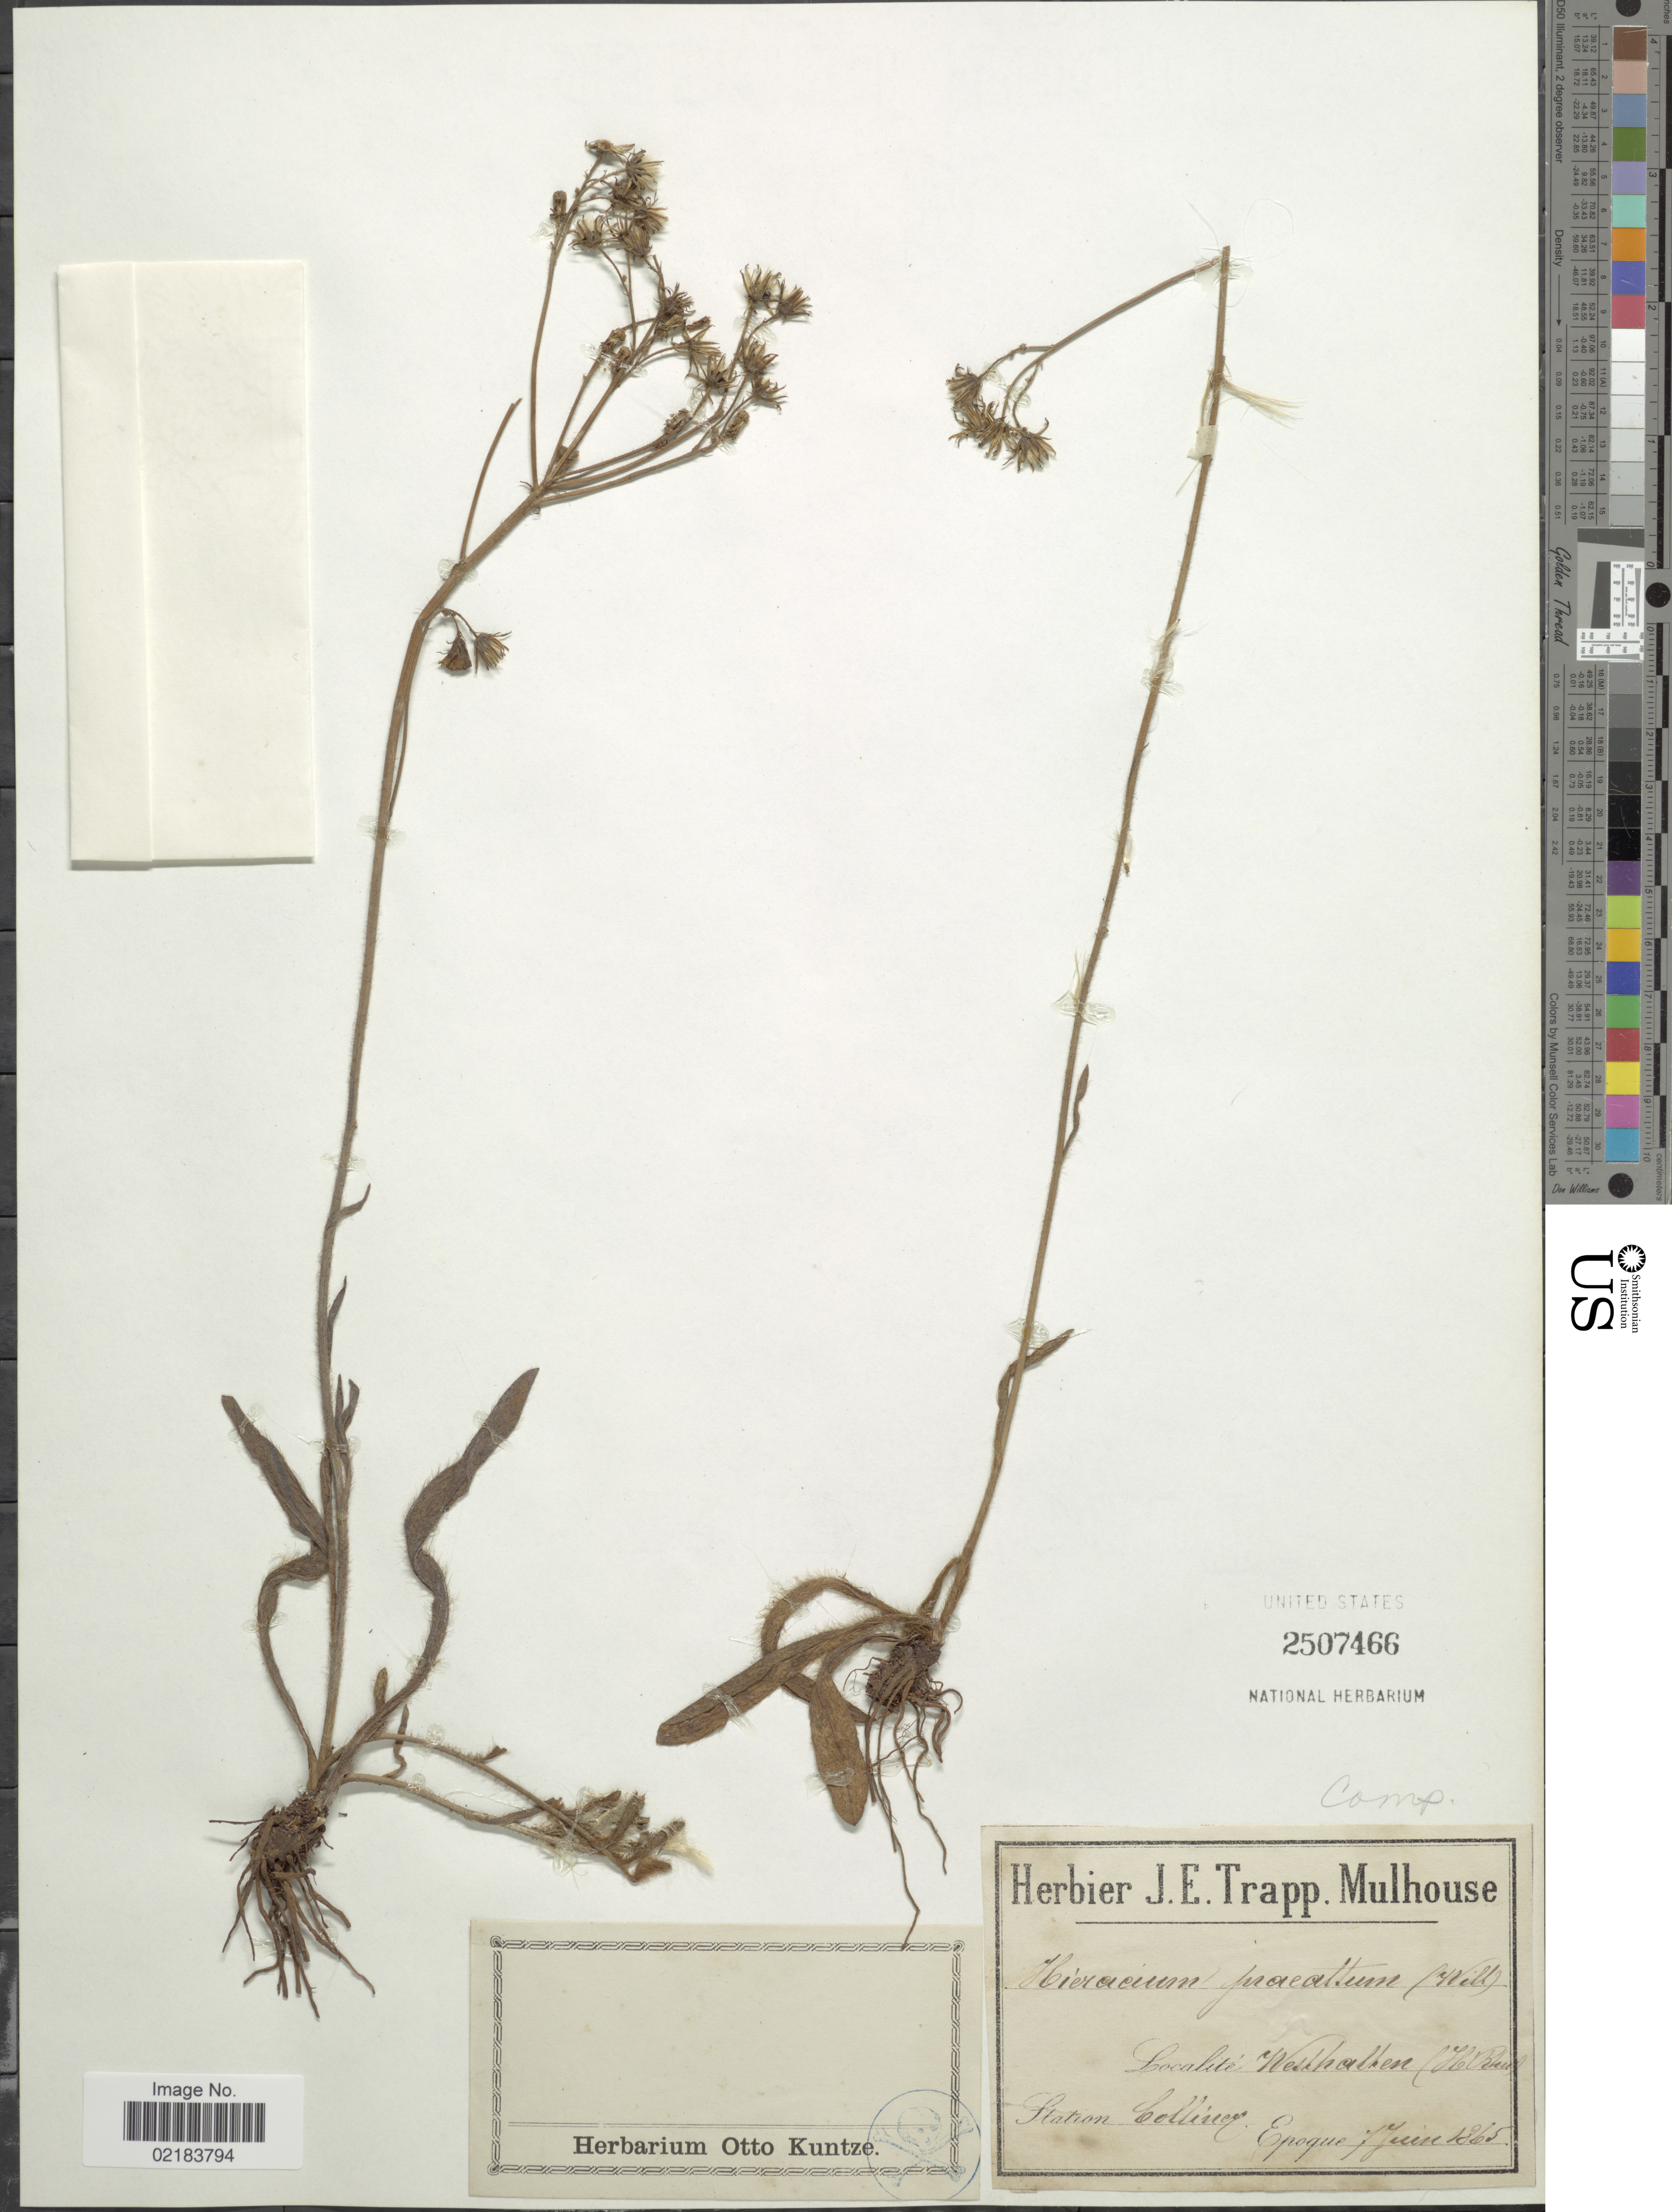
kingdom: Plantae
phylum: Tracheophyta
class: Magnoliopsida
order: Asterales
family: Asteraceae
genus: Pilosella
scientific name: Pilosella piloselloides subsp. praealta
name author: (Gochnat) S. Bräut. & Greuter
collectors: ex herb. J. E. Trapp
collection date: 1865-06-07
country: Germany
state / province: Nordrhein-Westfalen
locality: Westhalben (H Bleu). [interpreted] Station Collinez [interpreted]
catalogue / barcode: US 2507466